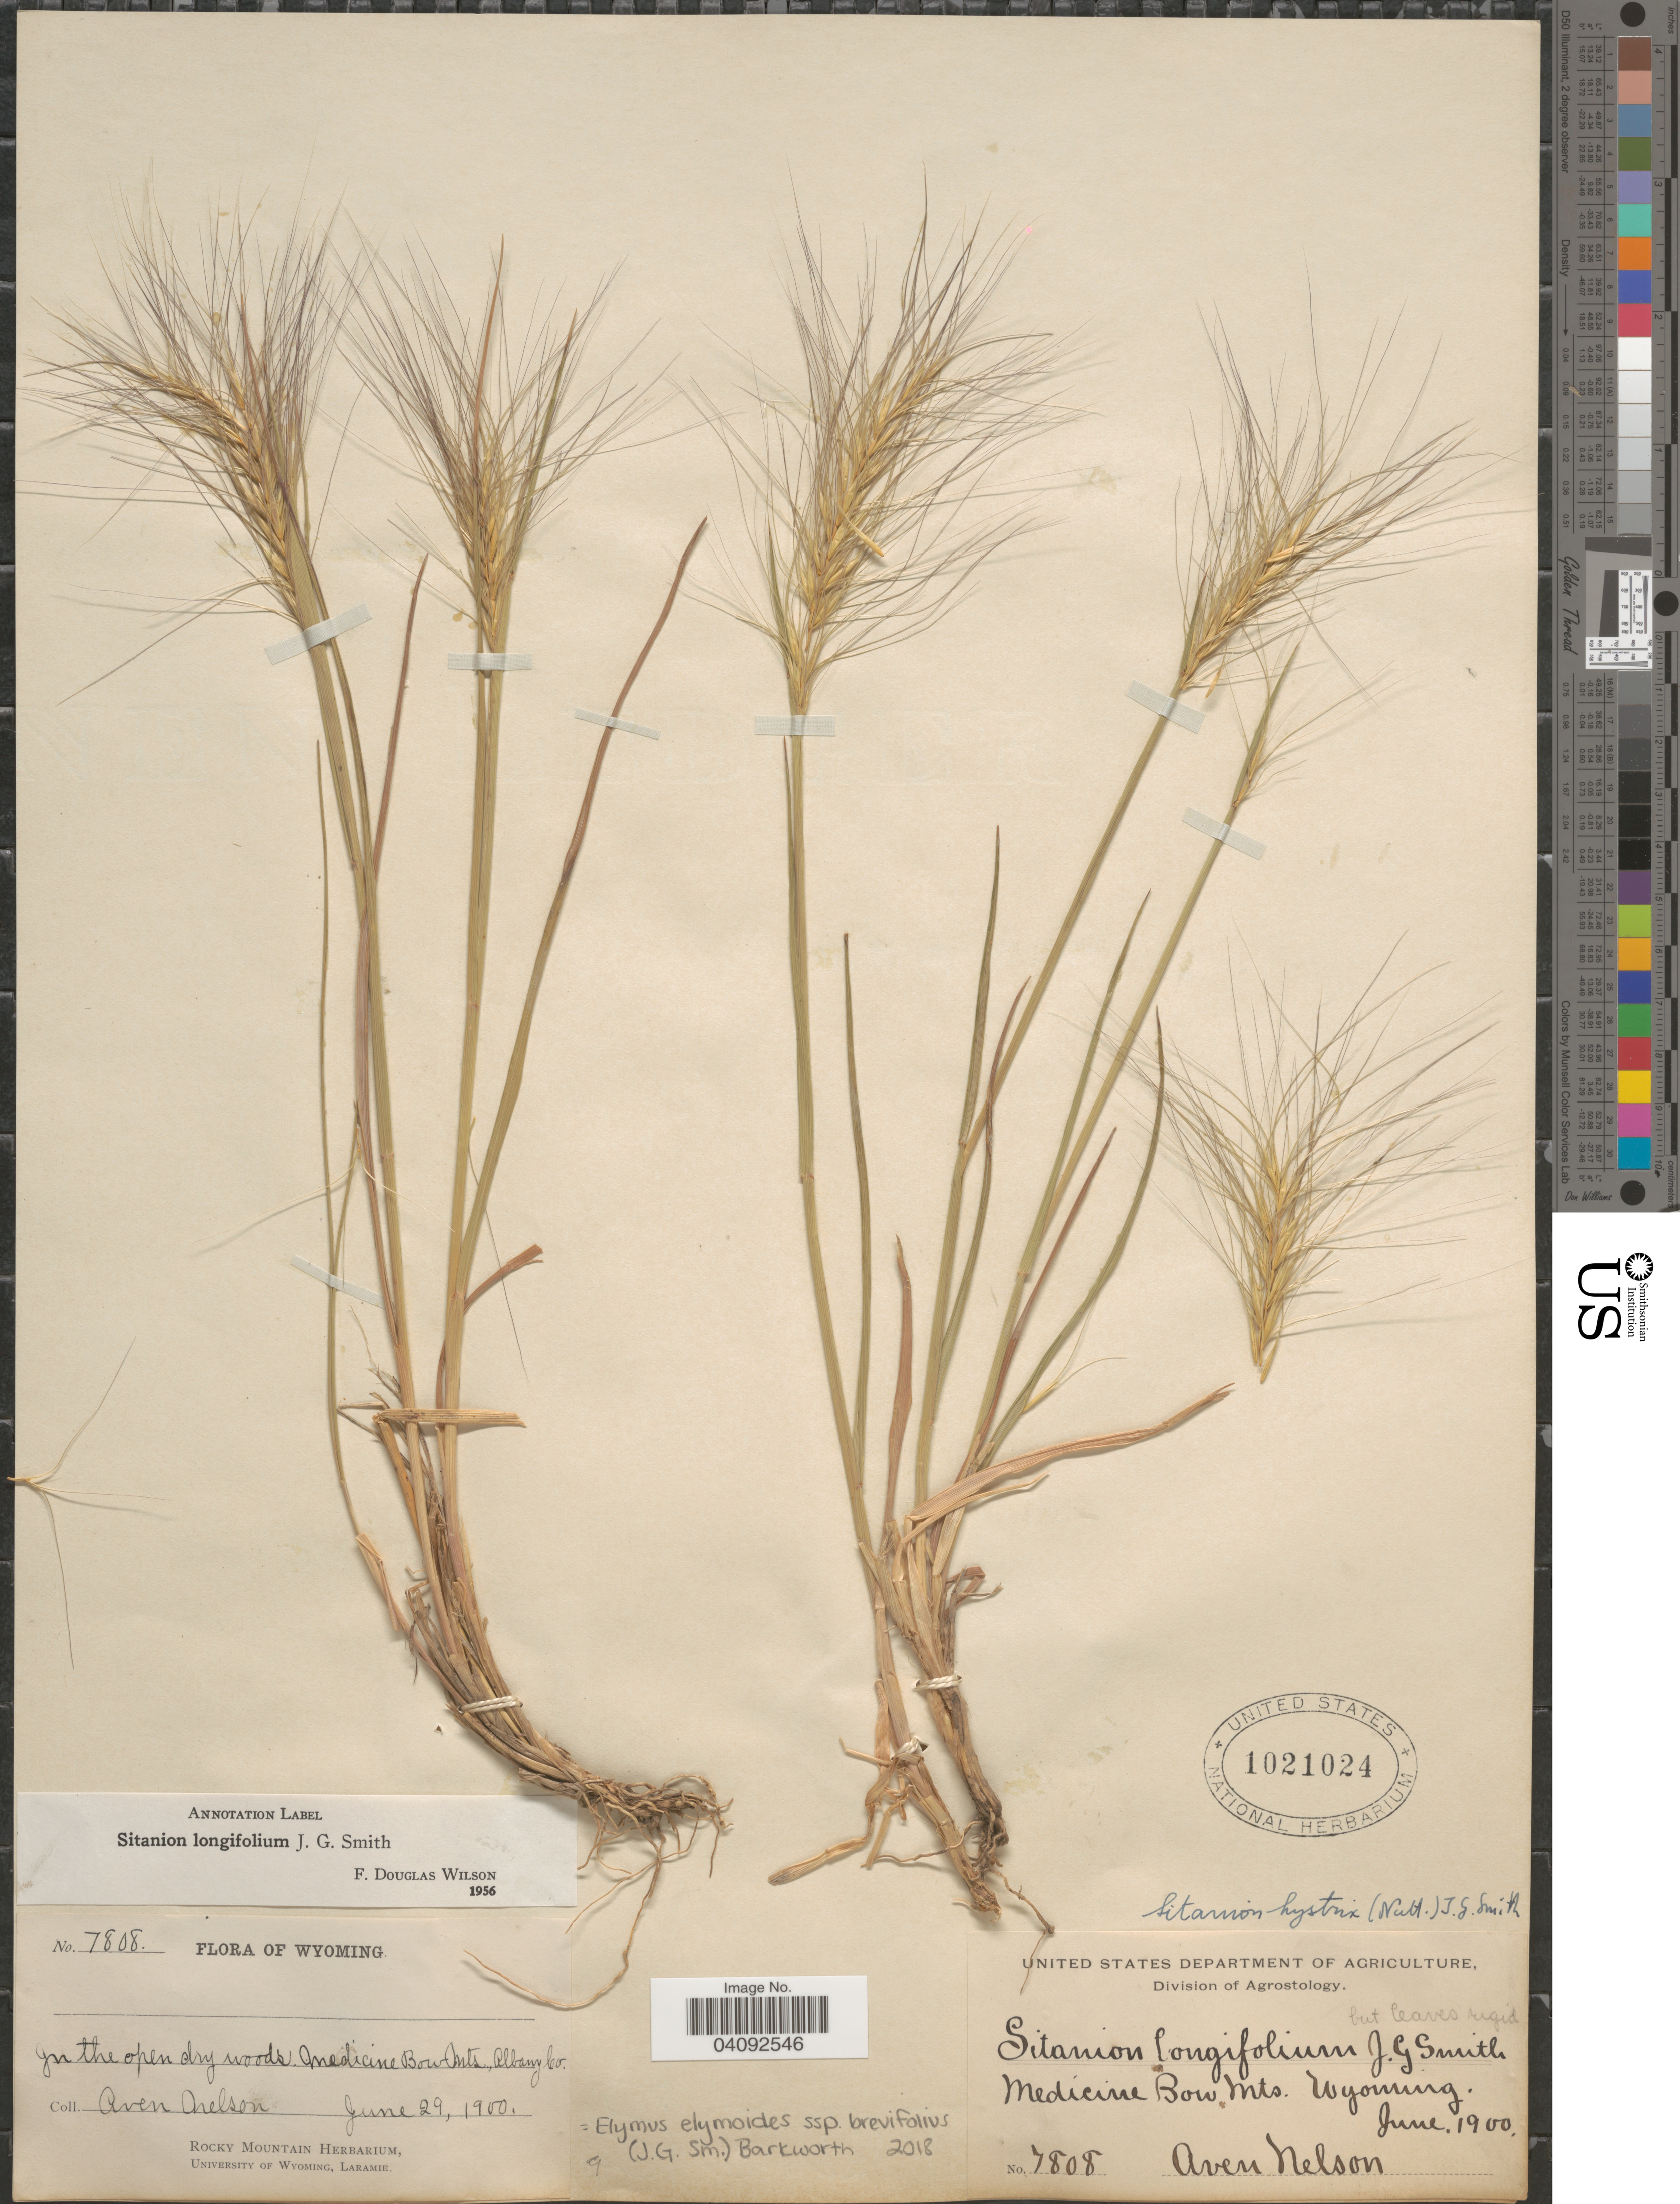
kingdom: Plantae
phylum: Tracheophyta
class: Liliopsida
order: Poales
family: Poaceae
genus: Elymus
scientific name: Elymus elymoides subsp. brevifolius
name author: (J.G. Sm.) Barkworth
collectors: A. Nelson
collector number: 7808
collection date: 1900-06-29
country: United States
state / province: Wyoming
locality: Medicine Bow Mts., Albany Co.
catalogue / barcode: US 1021024